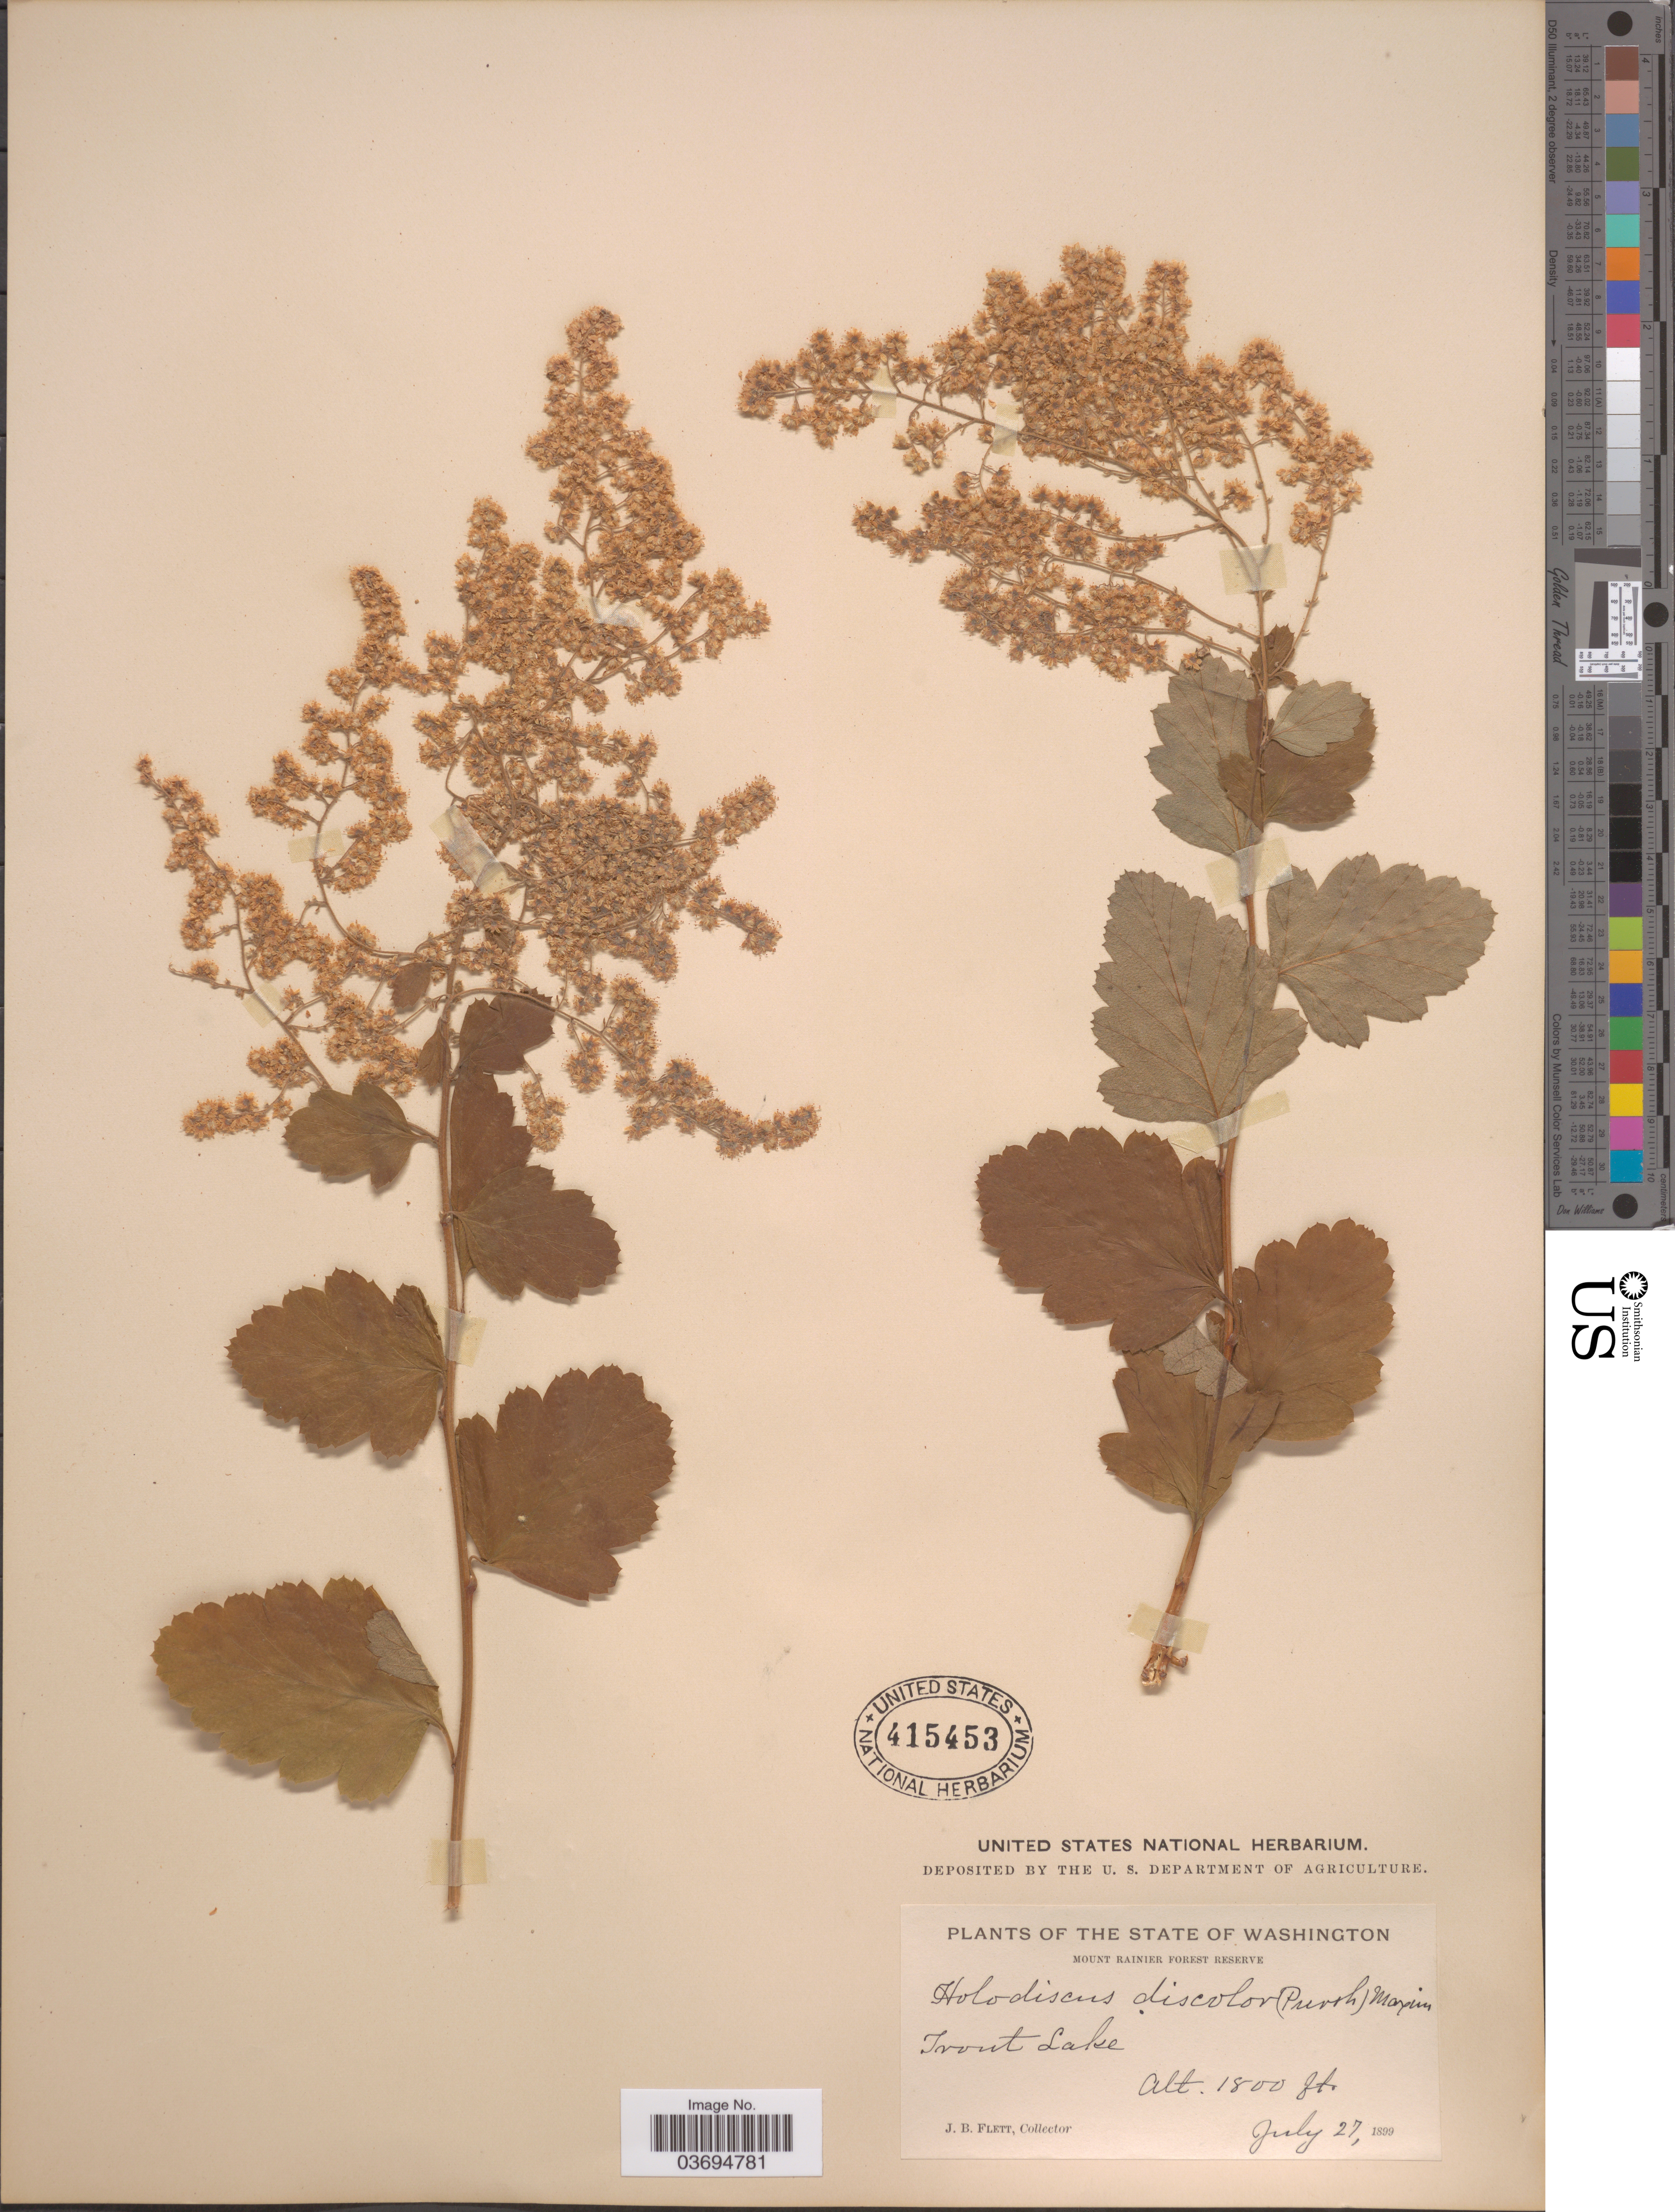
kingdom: Plantae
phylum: Tracheophyta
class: Magnoliopsida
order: Rosales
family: Rosaceae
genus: Holodiscus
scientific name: Holodiscus discolor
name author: (Pursh) Maxim.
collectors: J. Flett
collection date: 1899-07-27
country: United States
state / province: Washington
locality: Mount Rainier Forest Reserve. Front Lake.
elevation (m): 549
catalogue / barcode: US 415453